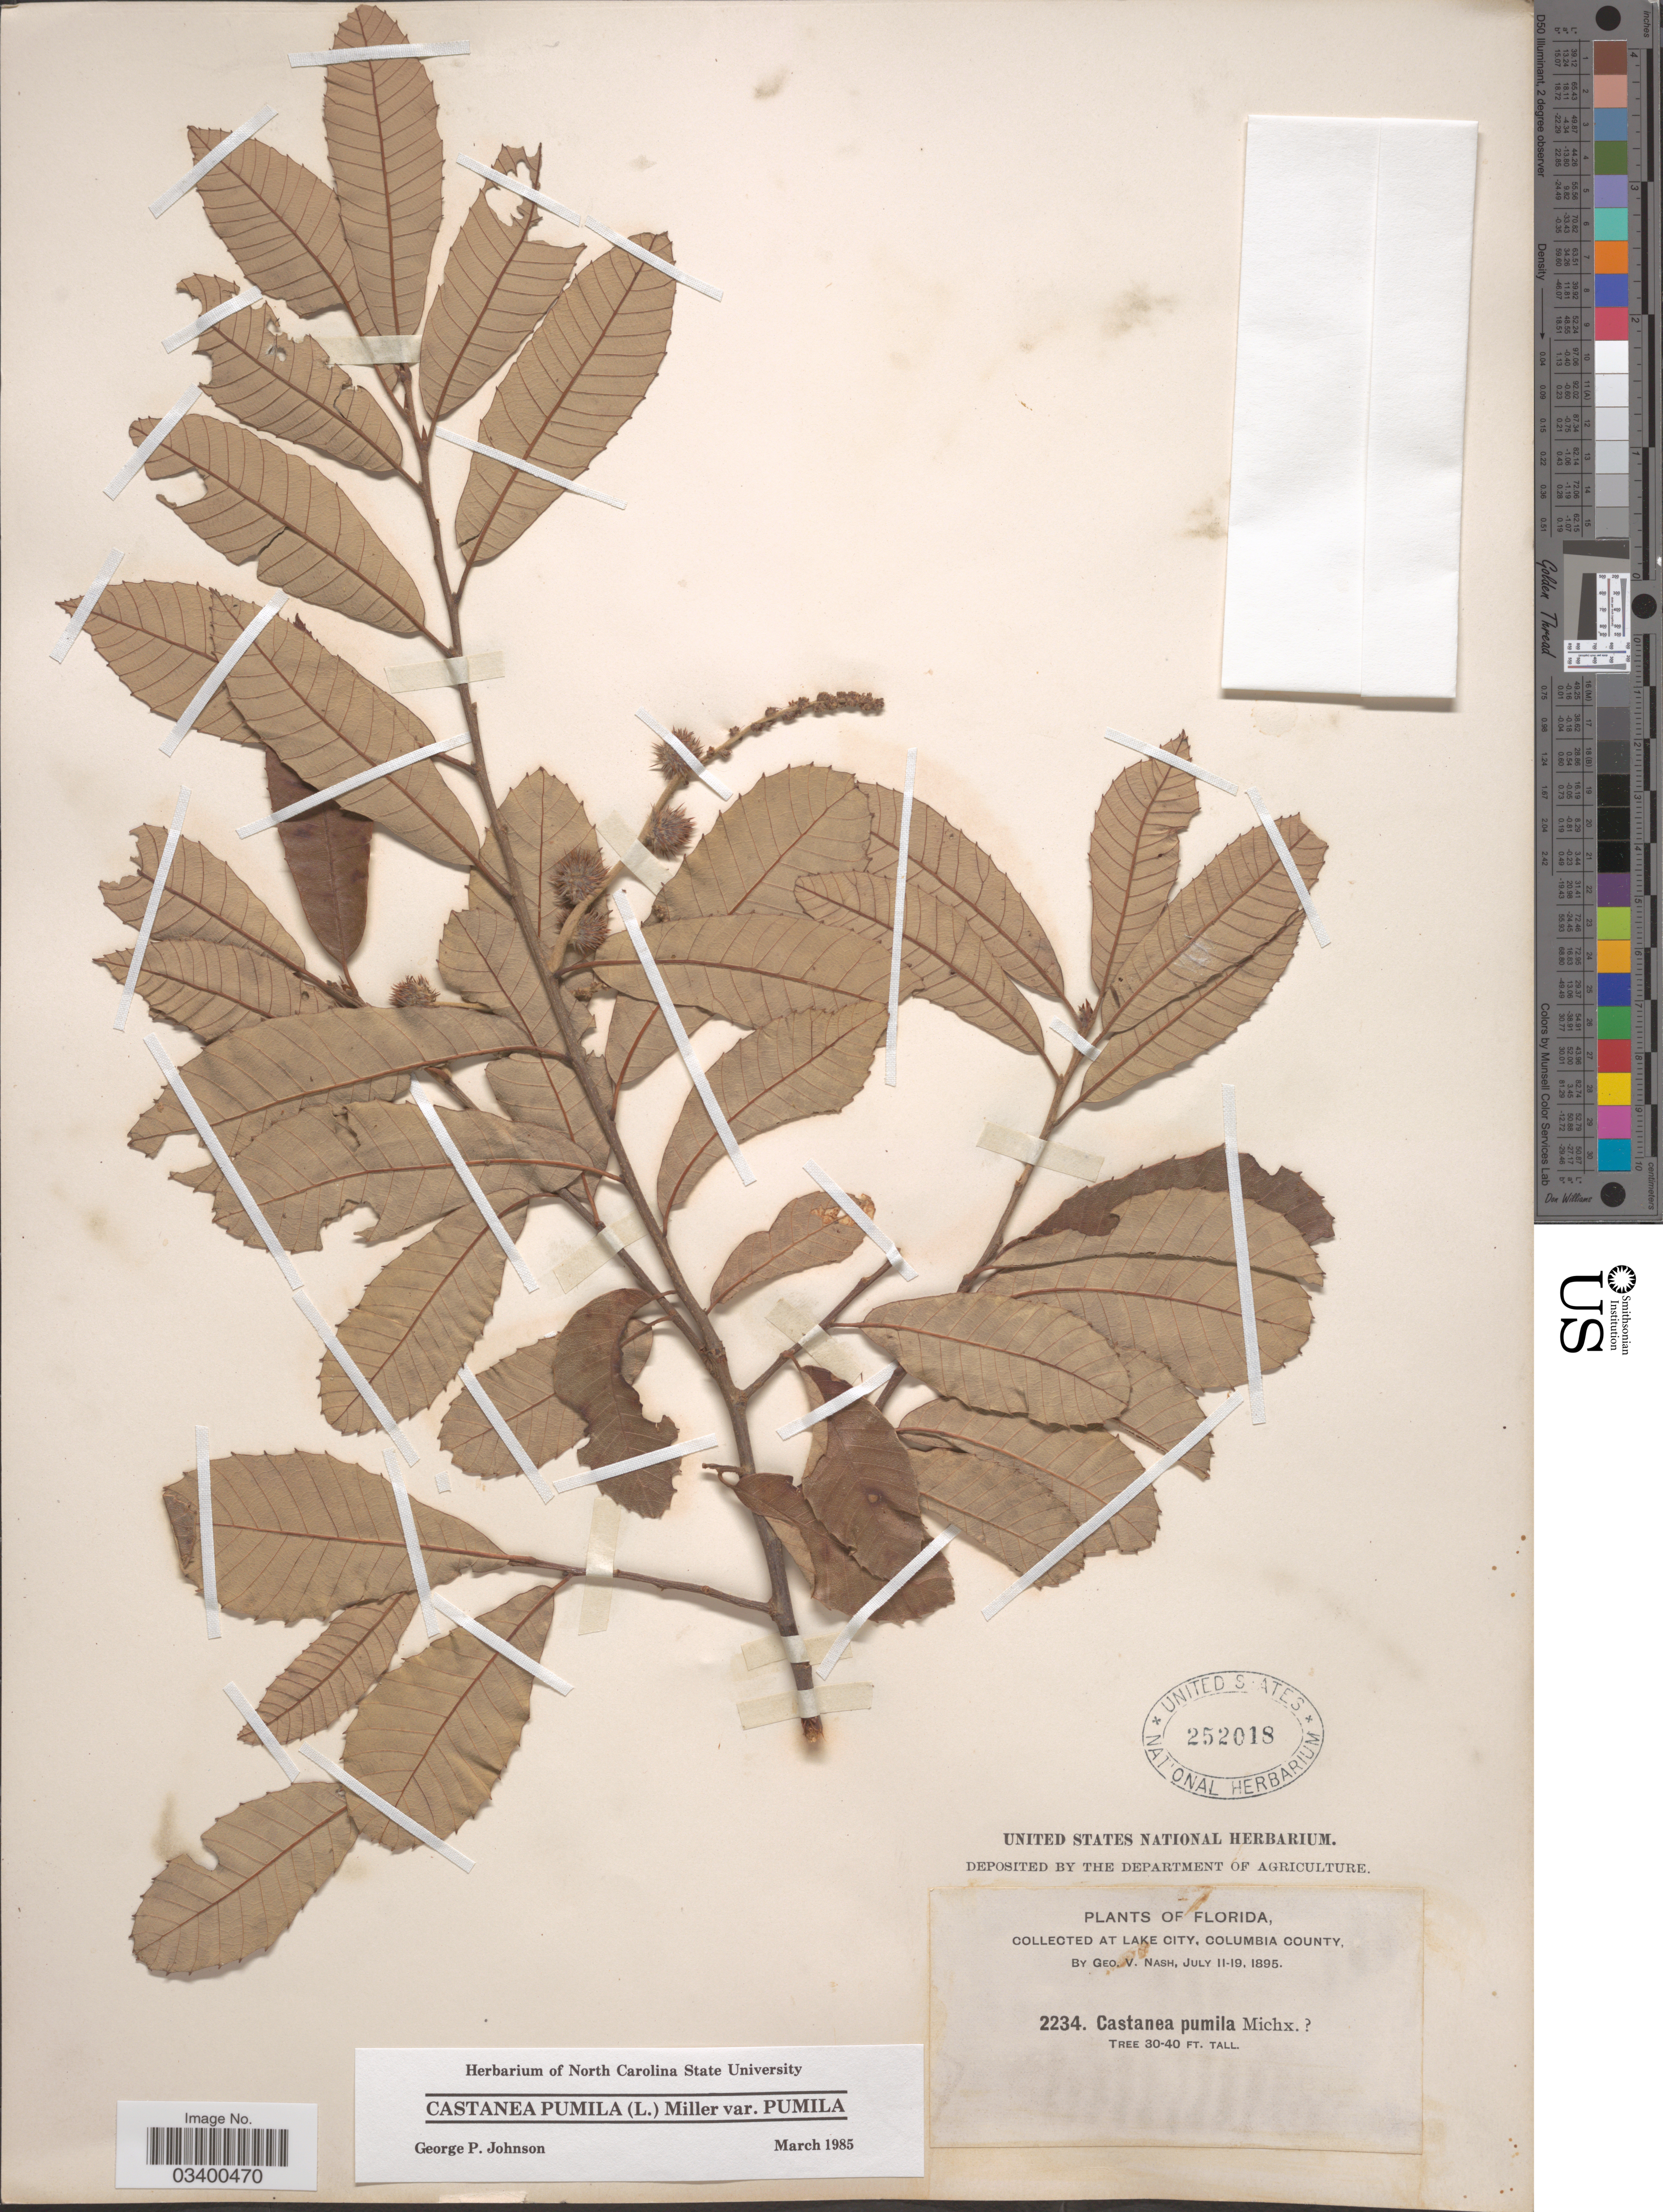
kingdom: Plantae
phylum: Tracheophyta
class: Magnoliopsida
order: Fagales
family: Fagaceae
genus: Castanea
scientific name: Castanea pumila var. pumila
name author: (L.) Mill.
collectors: G. V. Nash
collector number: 2234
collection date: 1895-07-11/1895-07-19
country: United States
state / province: Florida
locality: At Lake City, Columbia County.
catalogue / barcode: US 252018